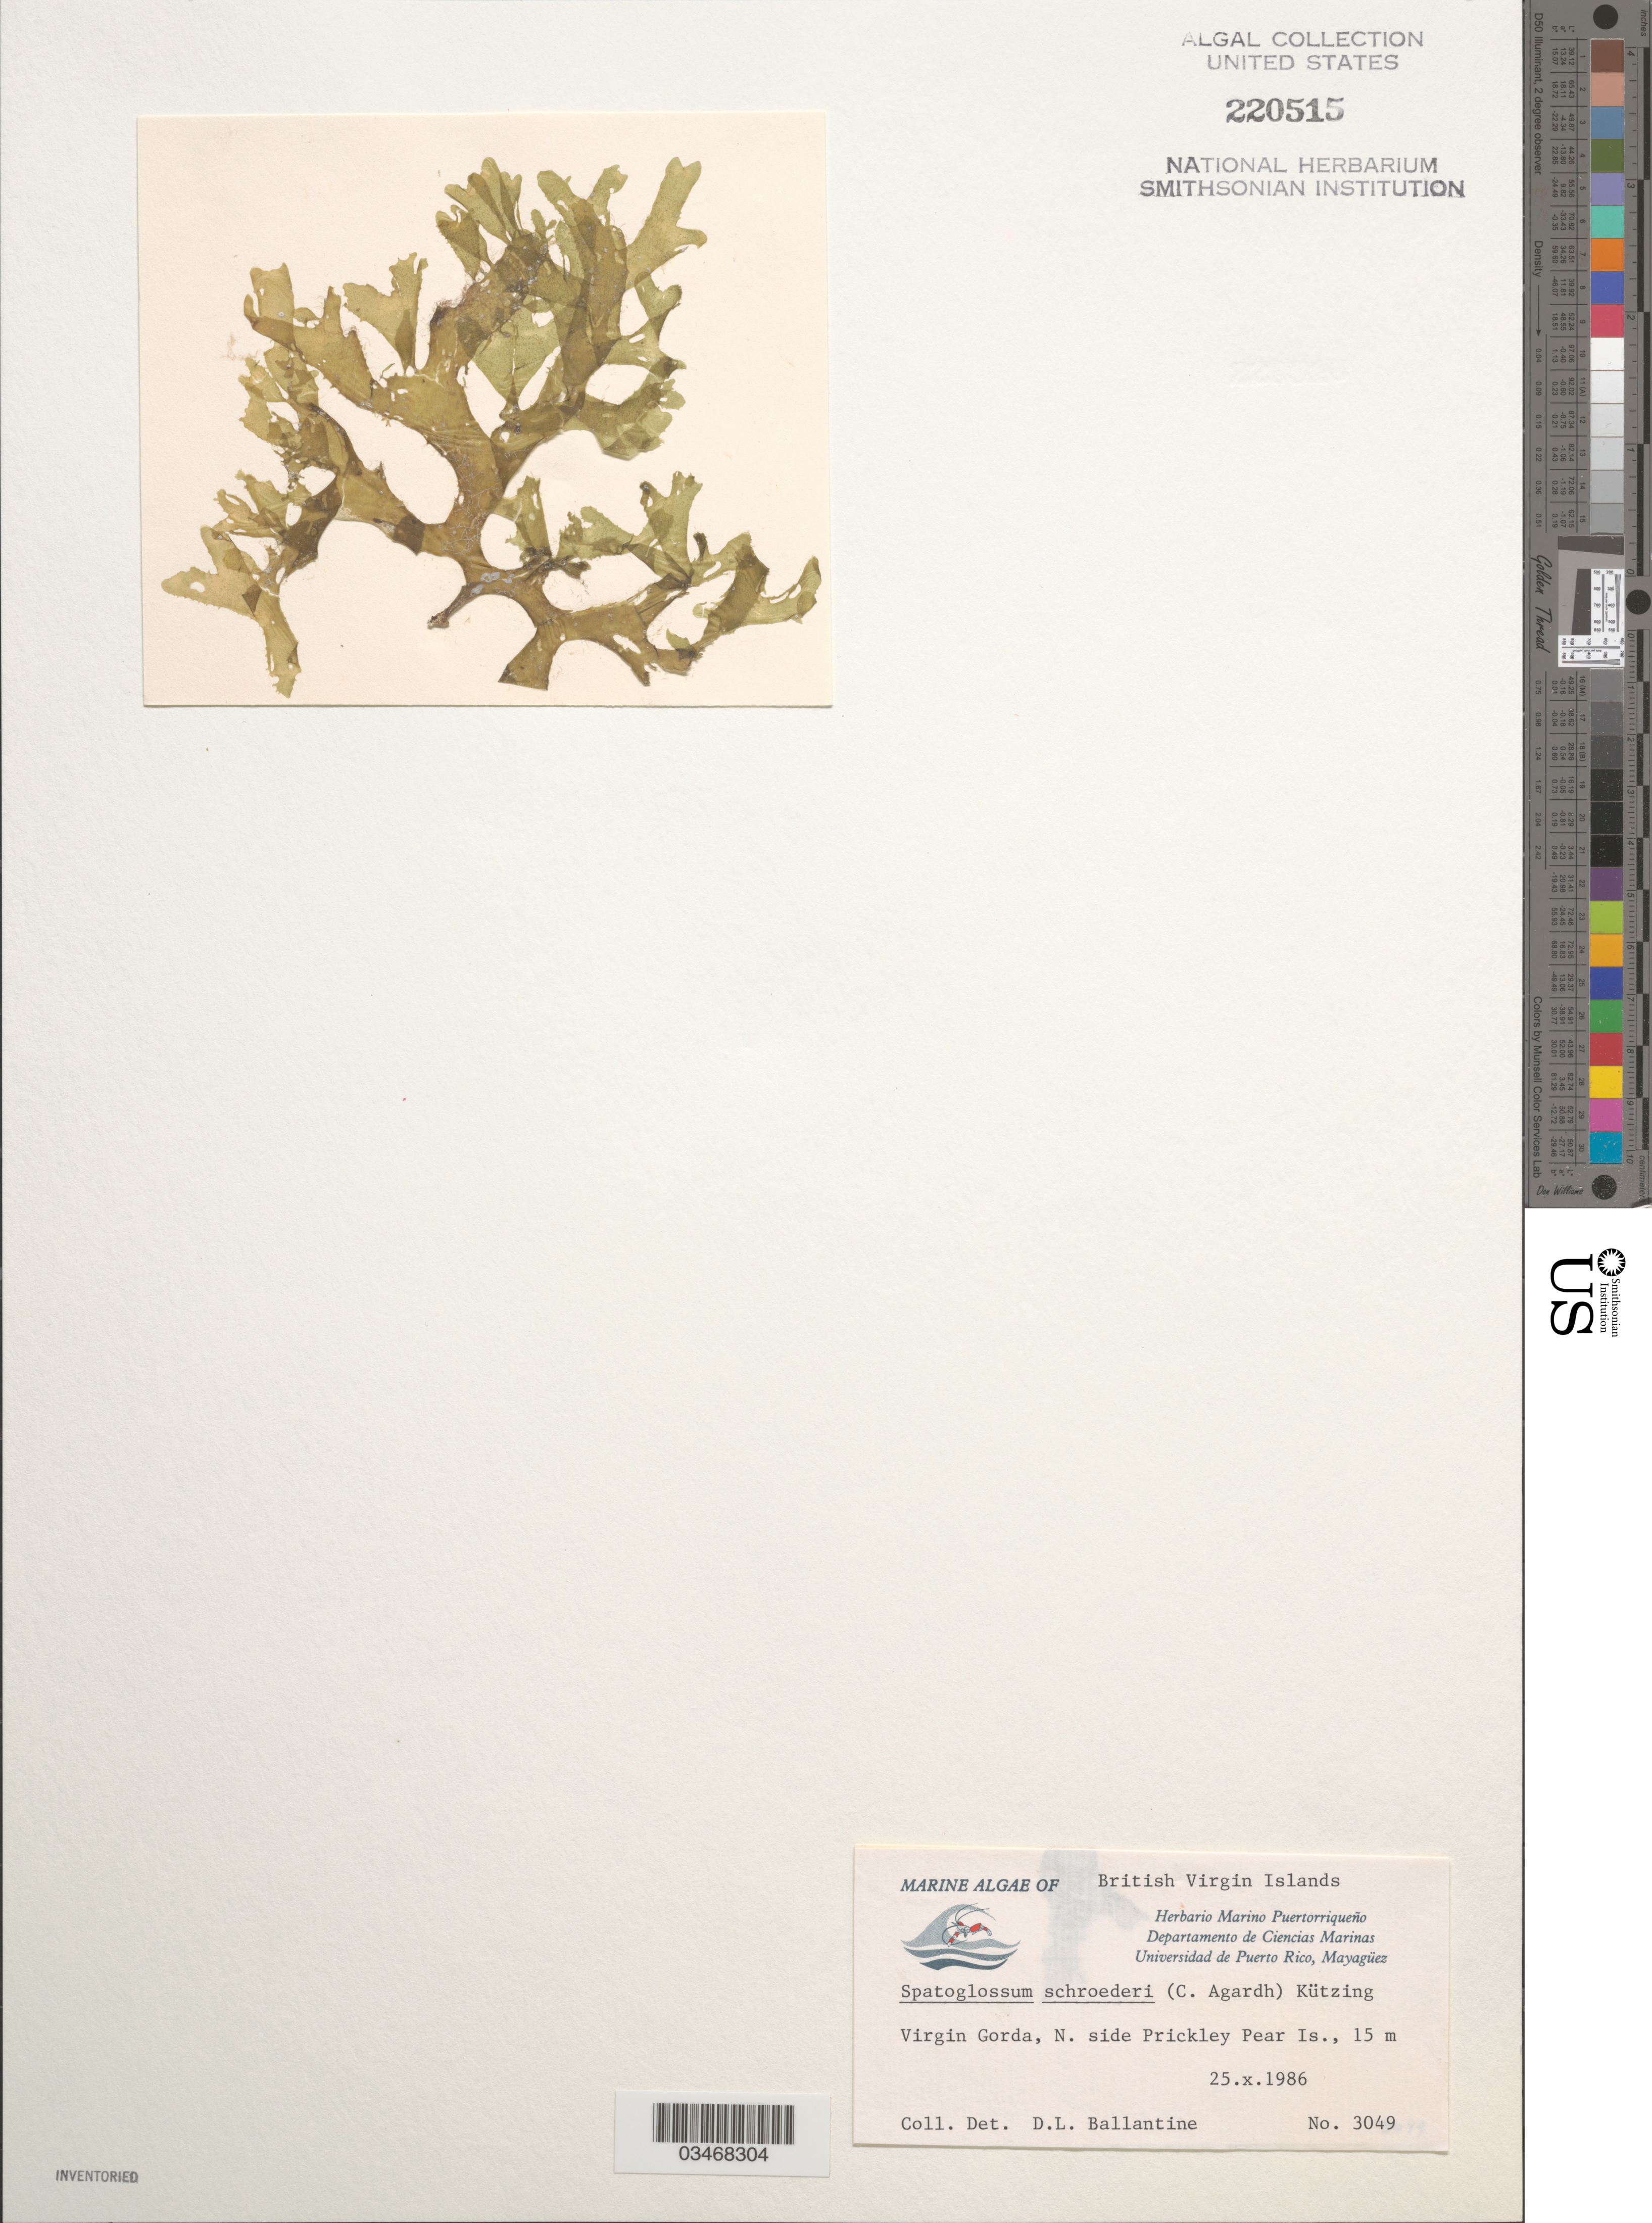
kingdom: Chromista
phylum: Ochrophyta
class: Phaeophyceae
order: Dictyotales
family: Dictyotaceae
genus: Spatoglossum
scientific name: Spatoglossum schroederi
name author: (C. Agardh) Kütz.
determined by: Ballantine, D. L.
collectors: D.L. Ballantine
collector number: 3049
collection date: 1986-10-25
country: British Virgin Islands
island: Virgin Gorda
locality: N. side Prickley Pear Island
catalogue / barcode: US 220515